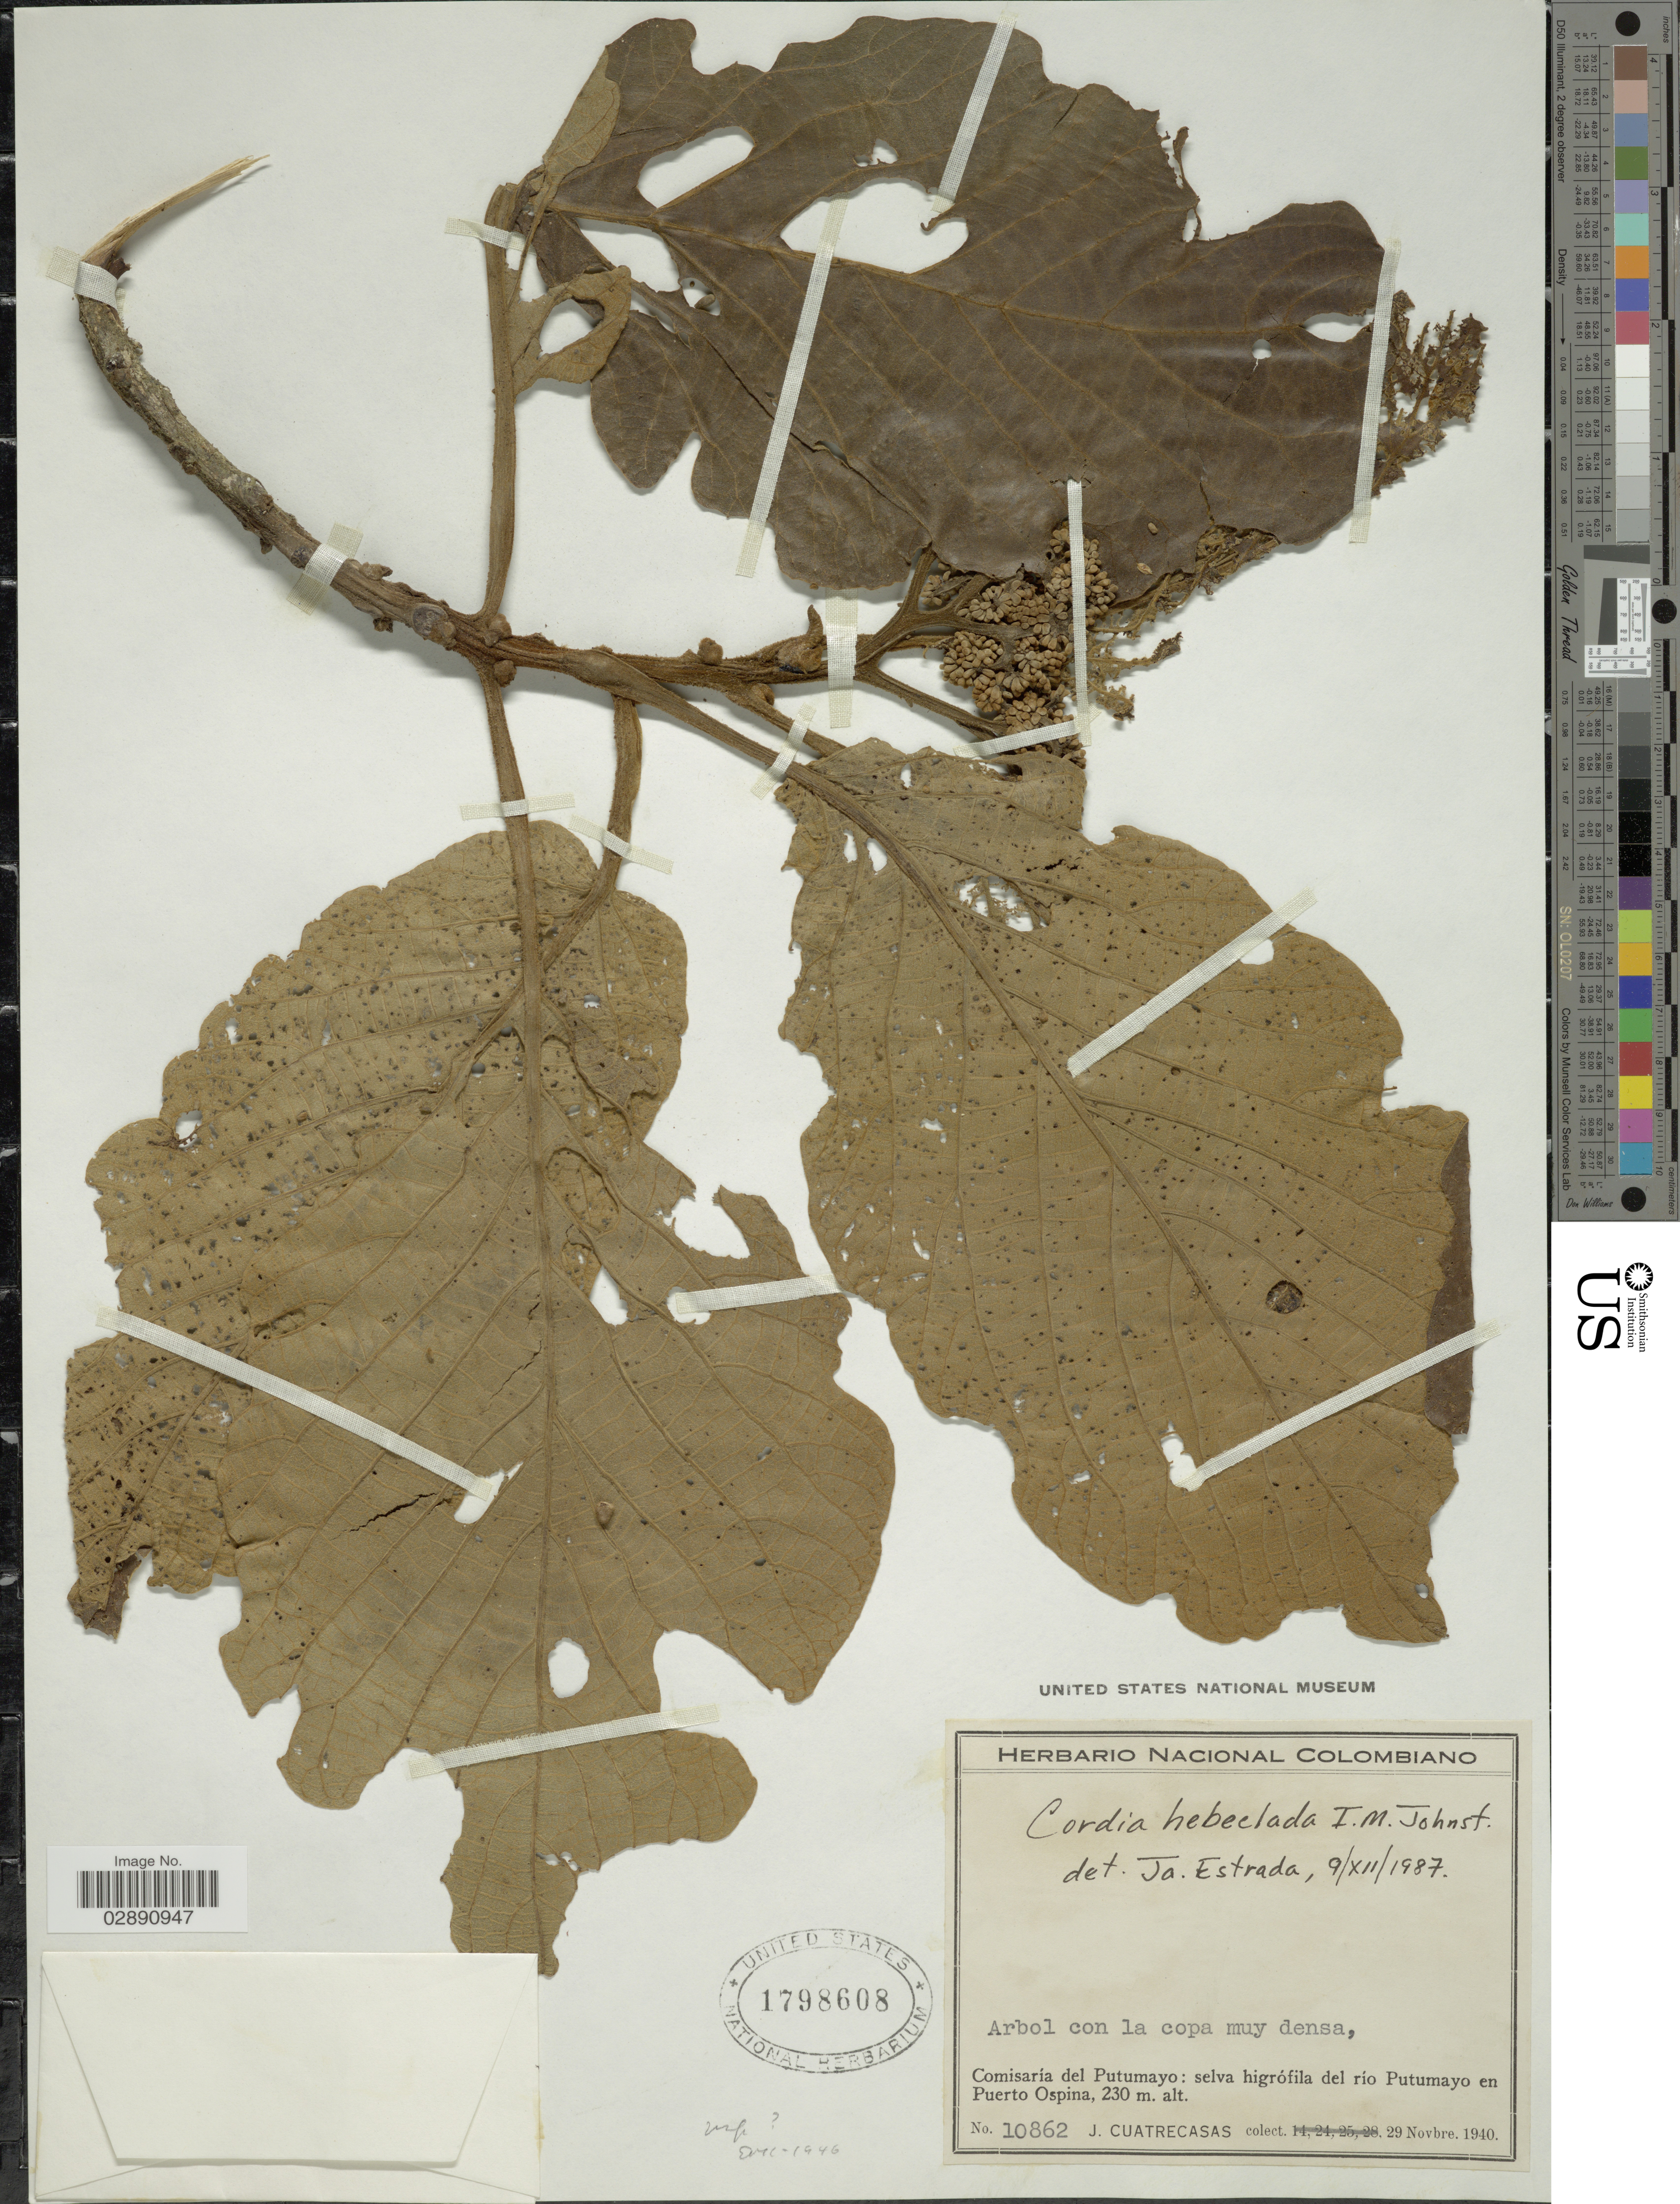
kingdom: Plantae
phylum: Tracheophyta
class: Magnoliopsida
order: Boraginales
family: Cordiaceae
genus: Cordia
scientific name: Cordia hebeclada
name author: I.M. Johnst.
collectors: J. Cuatrecasas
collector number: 10862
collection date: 1940-11-29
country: Colombia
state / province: Putumayo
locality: Comisaría del Putumayo: selva higrófila del río Putumayo en Puerto Ospina.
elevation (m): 230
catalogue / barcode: US 1798608